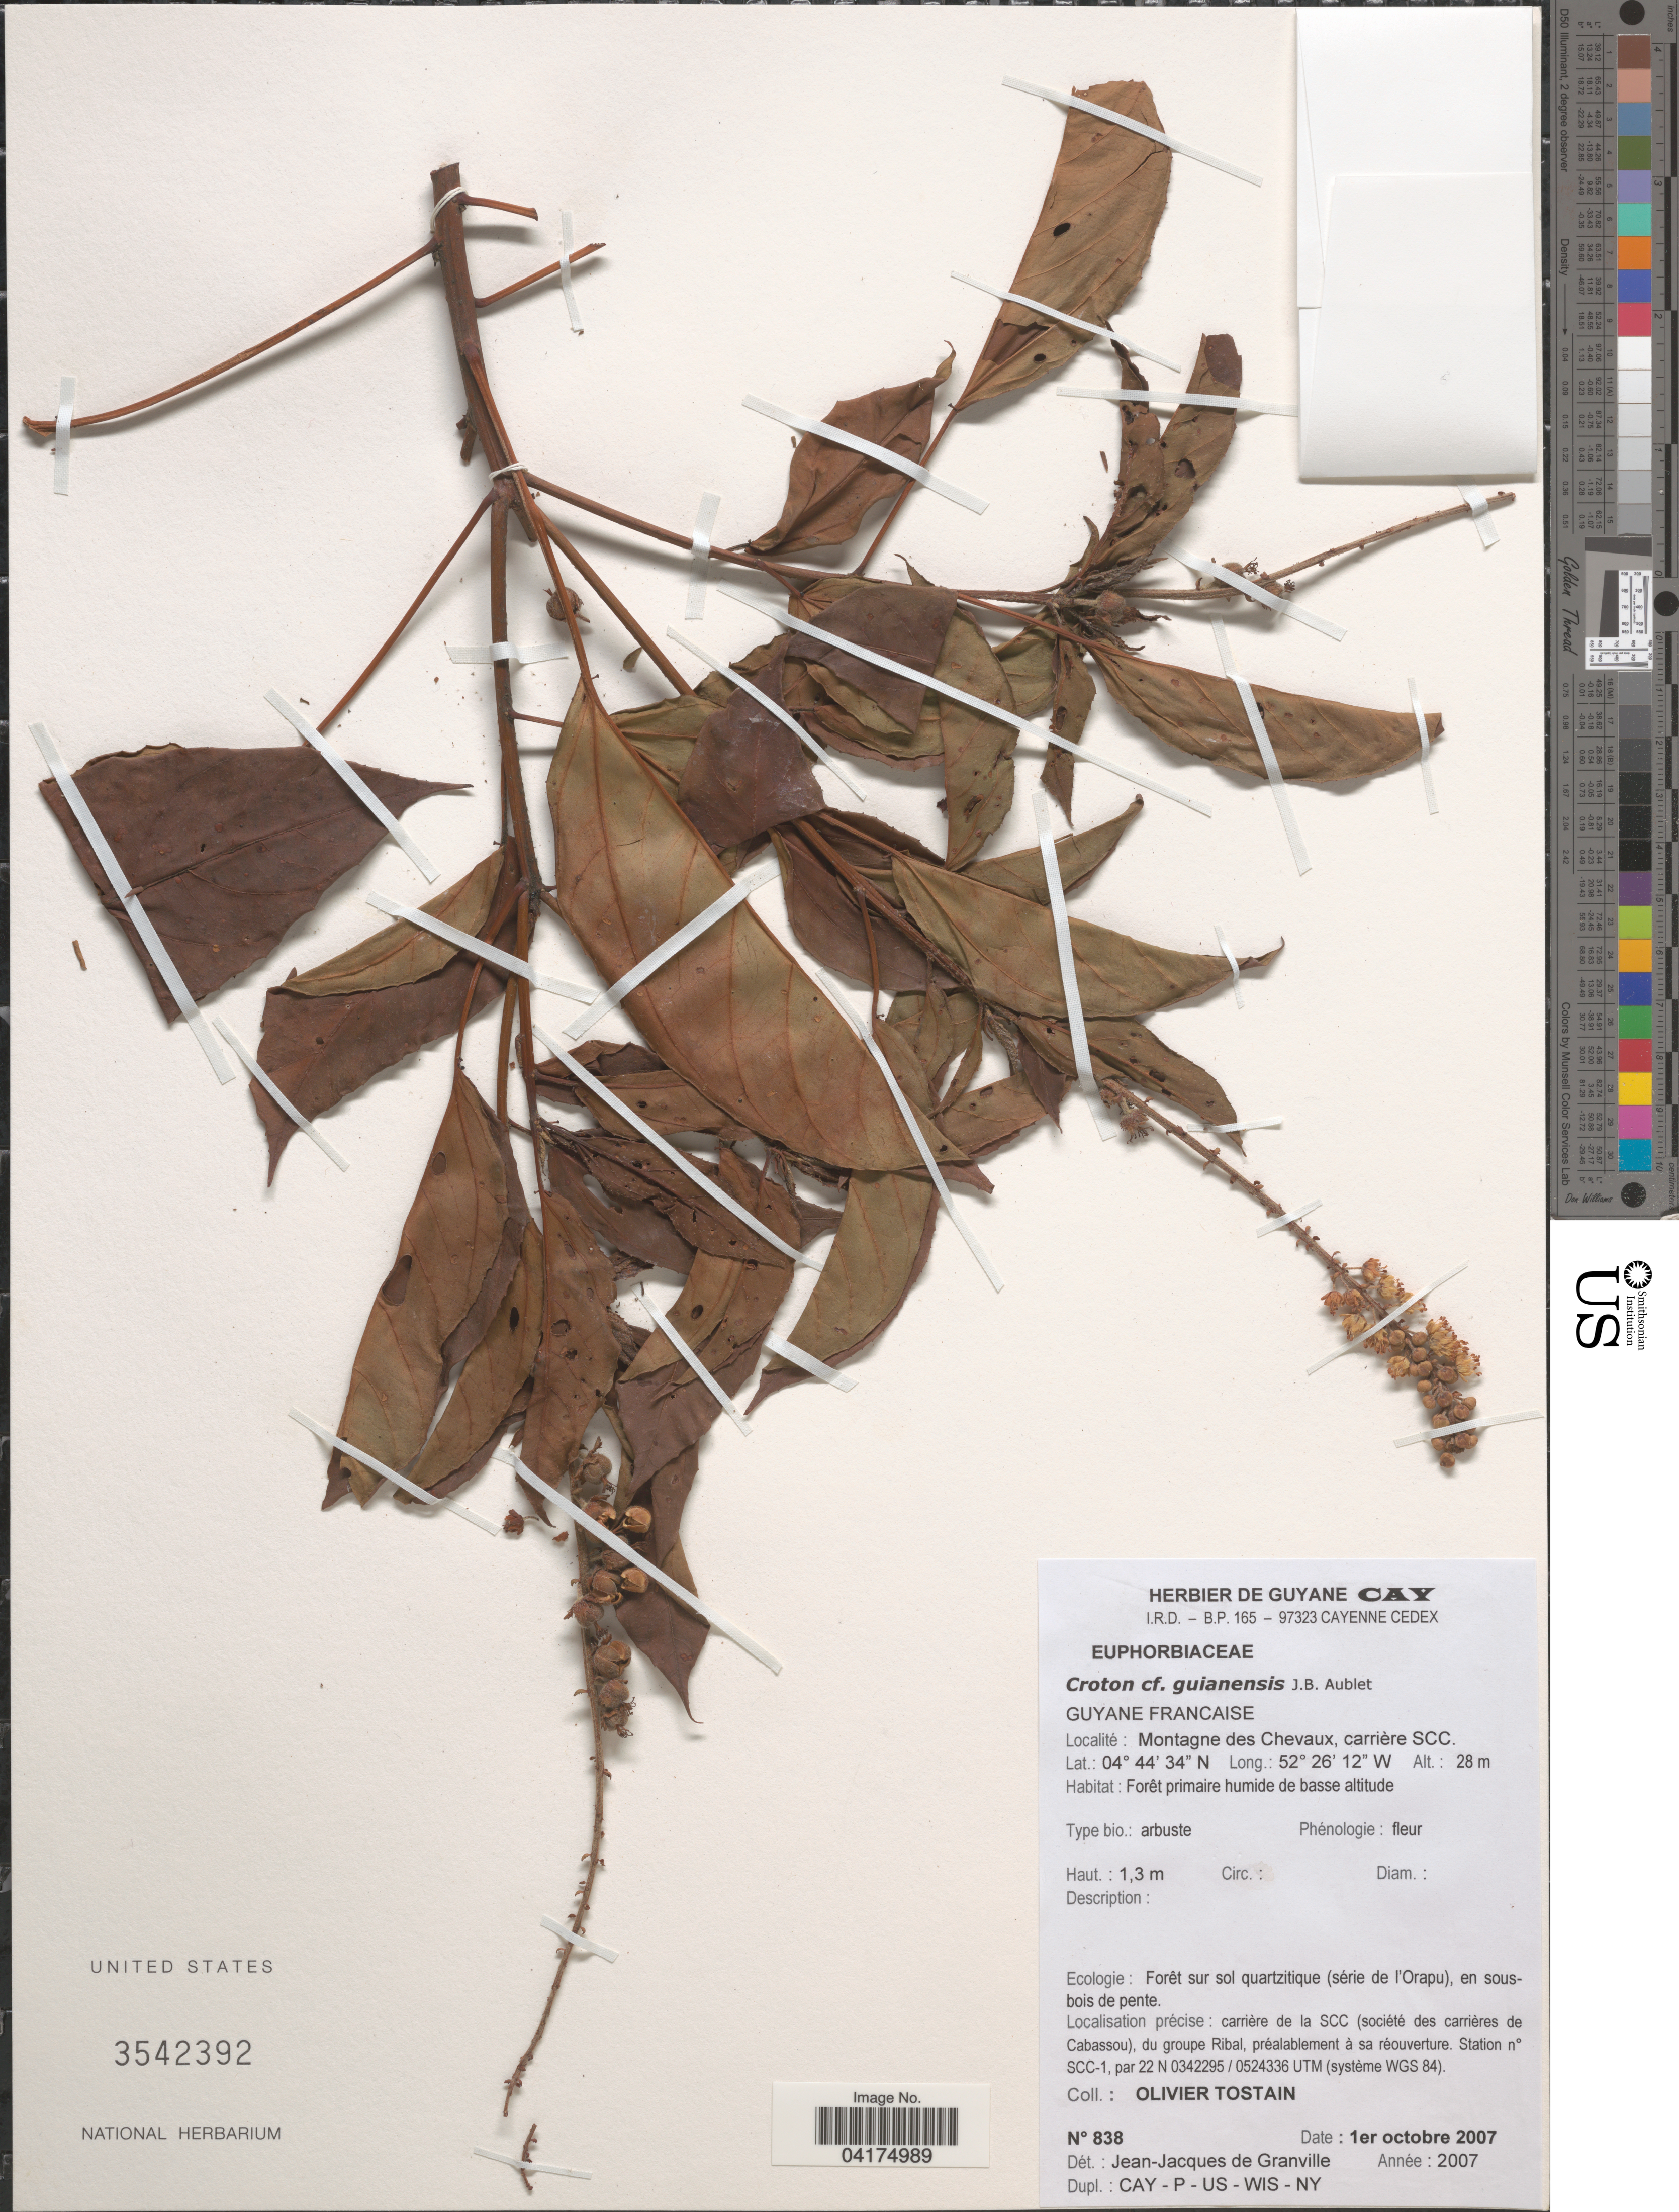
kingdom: Plantae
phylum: Tracheophyta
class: Magnoliopsida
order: Malpighiales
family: Euphorbiaceae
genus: Croton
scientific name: Croton guianensis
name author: Aubl.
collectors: O. Tostain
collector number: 838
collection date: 2007-10-01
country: French Guiana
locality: Montagne des Chevaux, carrière SCC.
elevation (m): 28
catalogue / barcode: US 3542392